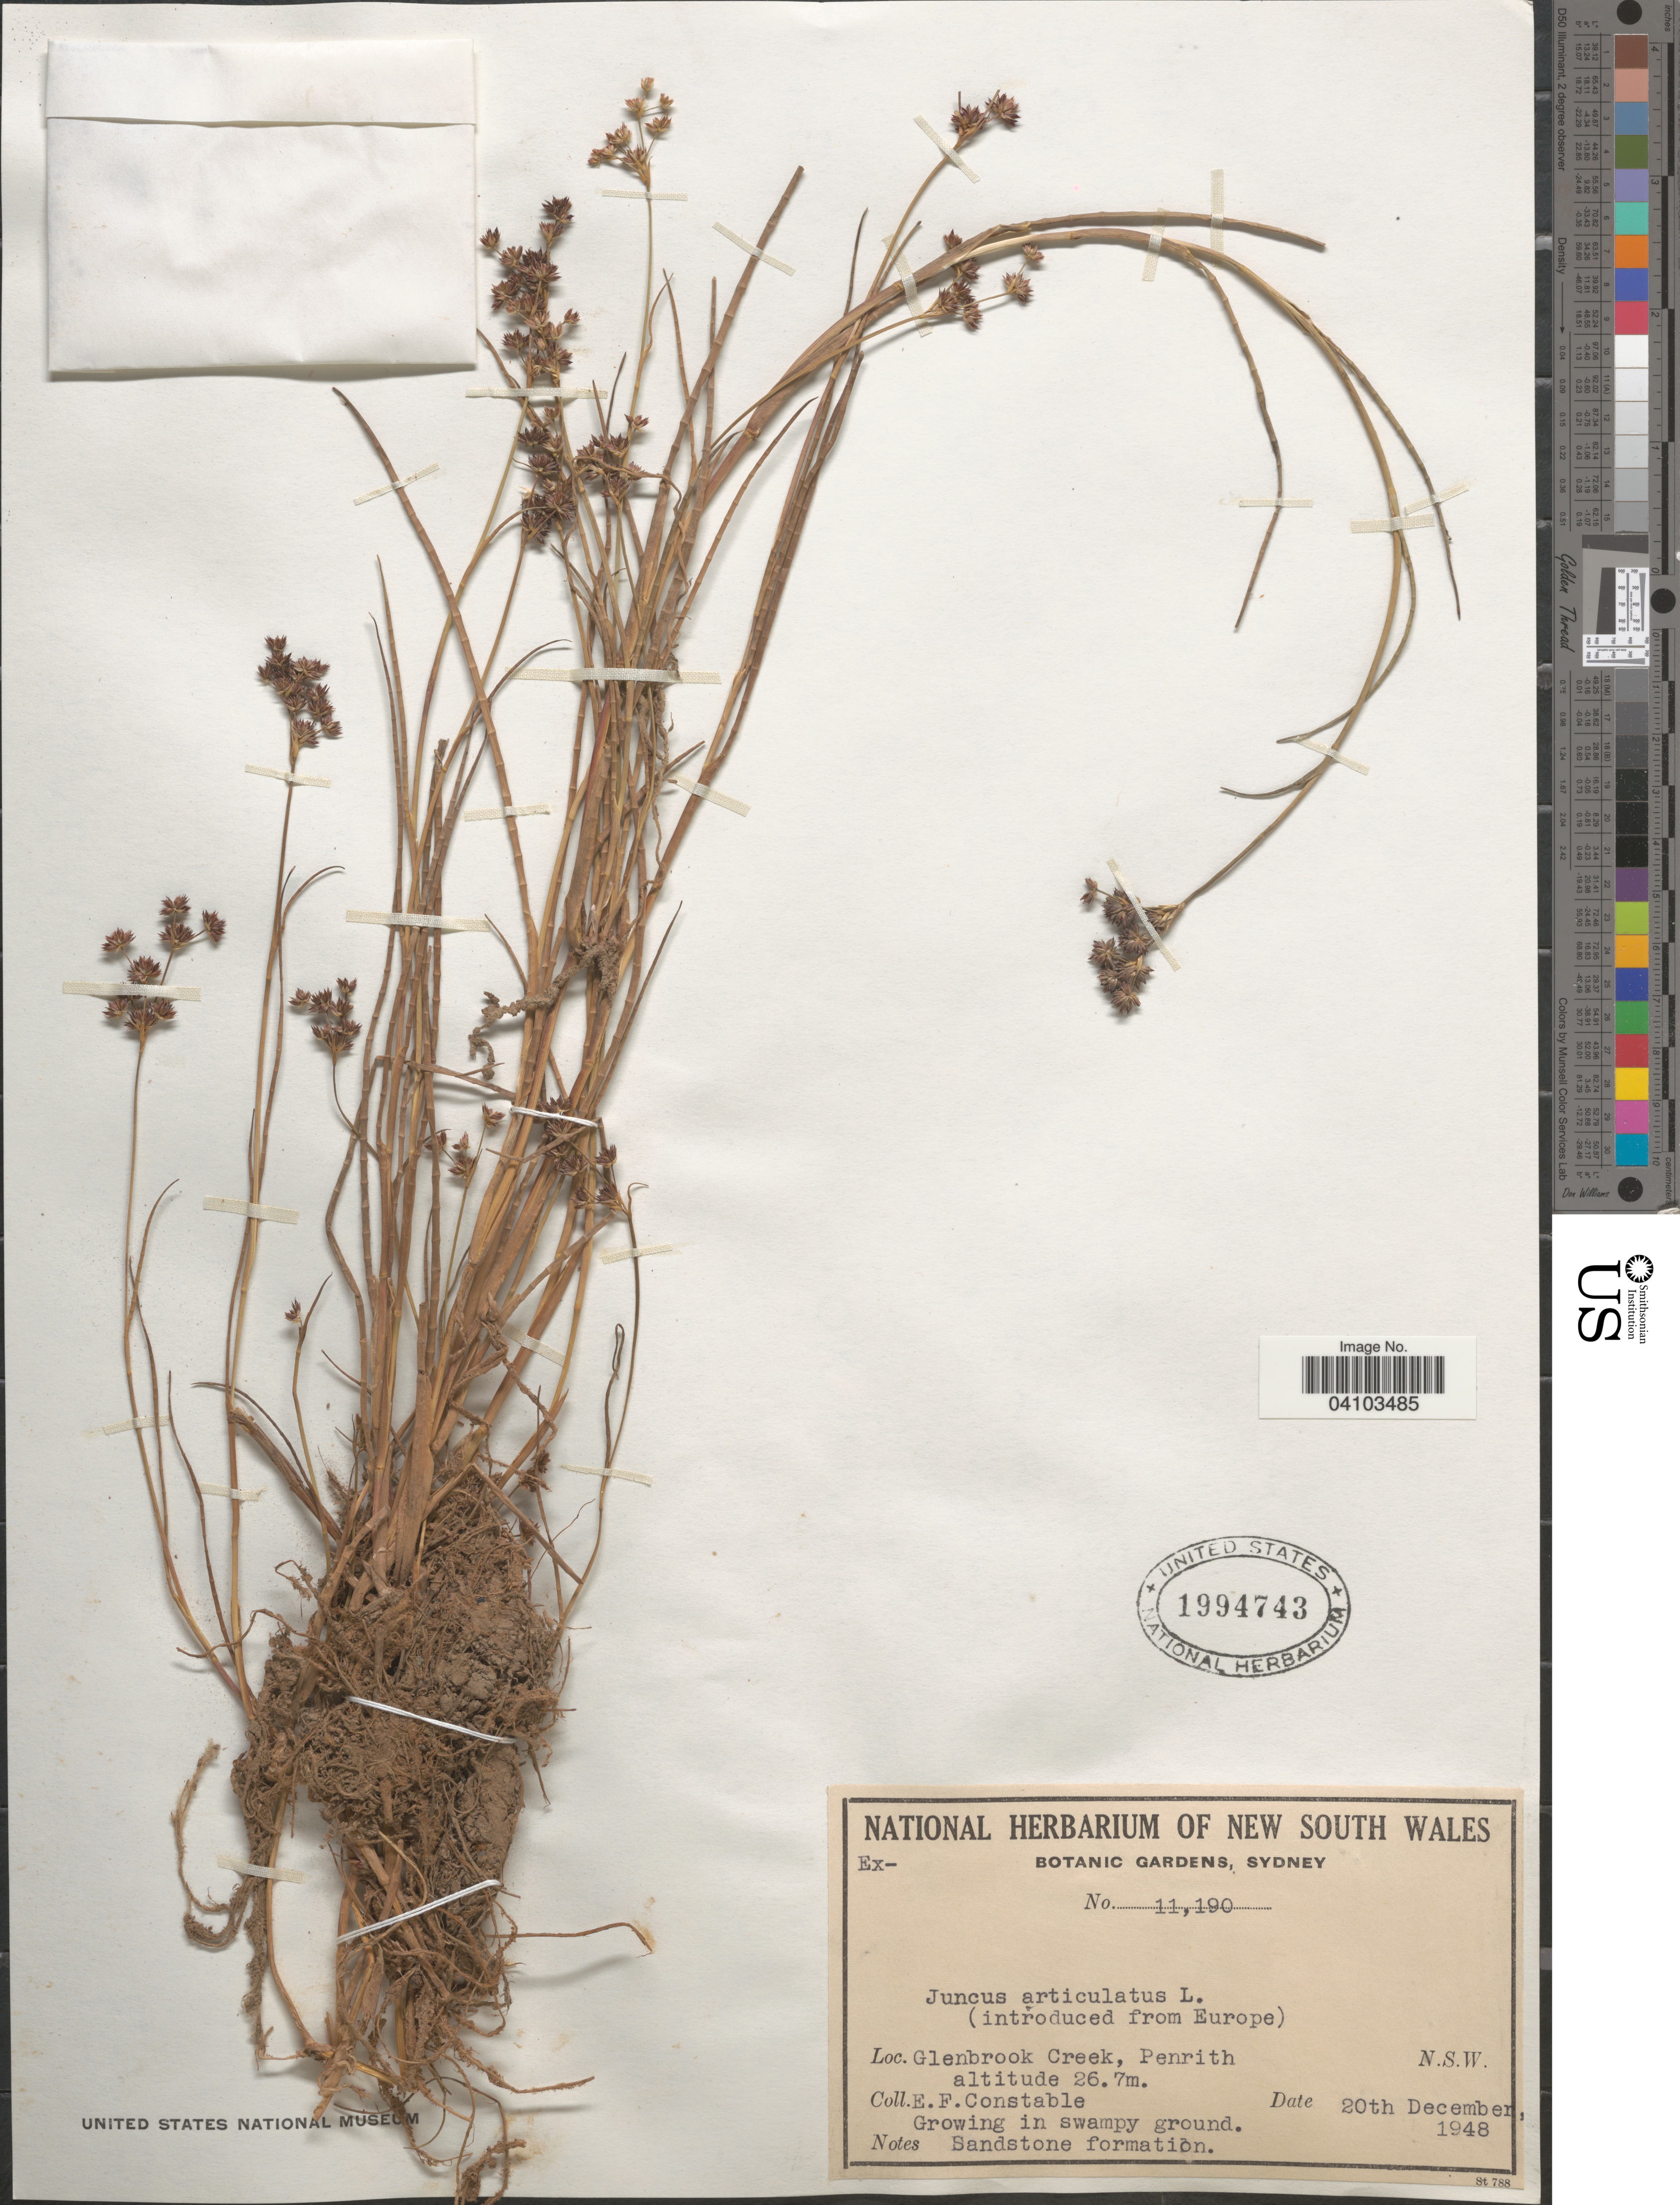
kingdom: Plantae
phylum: Tracheophyta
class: Liliopsida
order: Poales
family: Juncaceae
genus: Juncus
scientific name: Juncus articulatus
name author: L.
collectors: E. F. Constable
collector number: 11190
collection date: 1948-12-20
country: Australia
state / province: New South Wales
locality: Glenbrook Creek, Penrith.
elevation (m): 26.7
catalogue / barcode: US 1994743